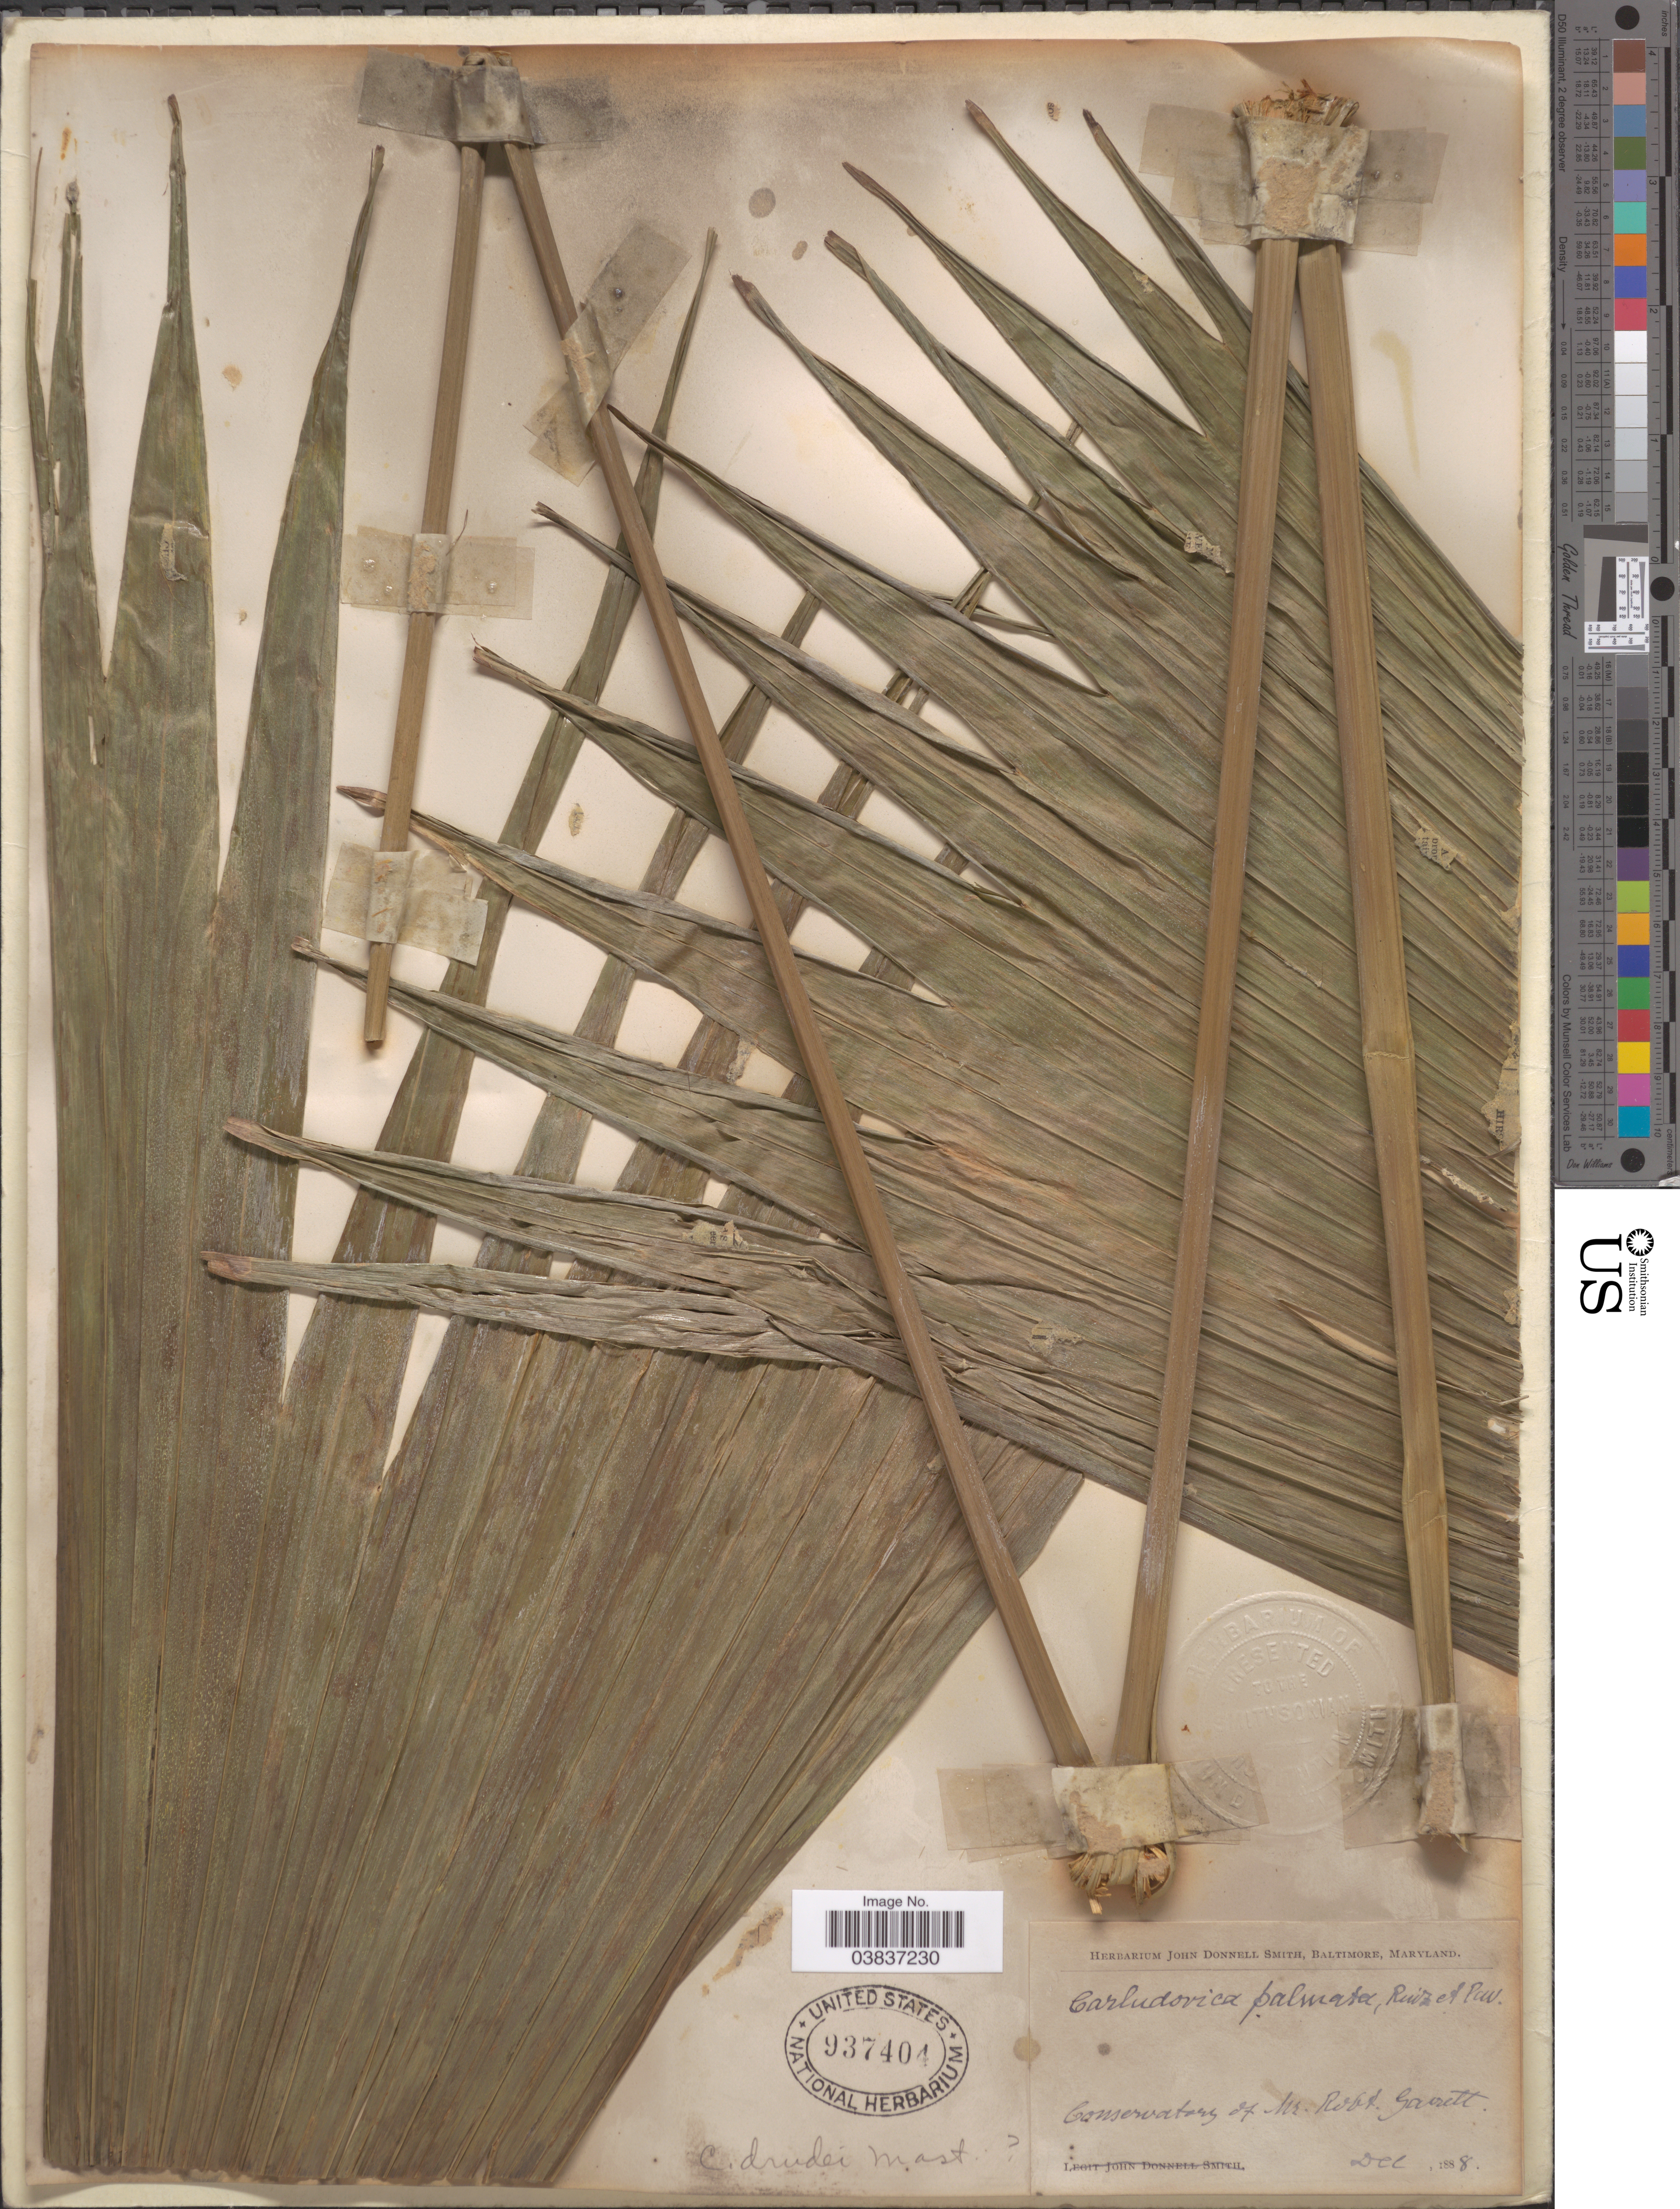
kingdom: Plantae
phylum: Tracheophyta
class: Liliopsida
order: Pandanales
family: Cyclanthaceae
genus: Carludovica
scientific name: Carludovica drudei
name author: Mast.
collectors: ex Herb. John Donnell Smith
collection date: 1888-12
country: United States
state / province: Maryland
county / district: Baltimore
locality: Conservatory of Mr. Robt Garrett.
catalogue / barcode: US 937404